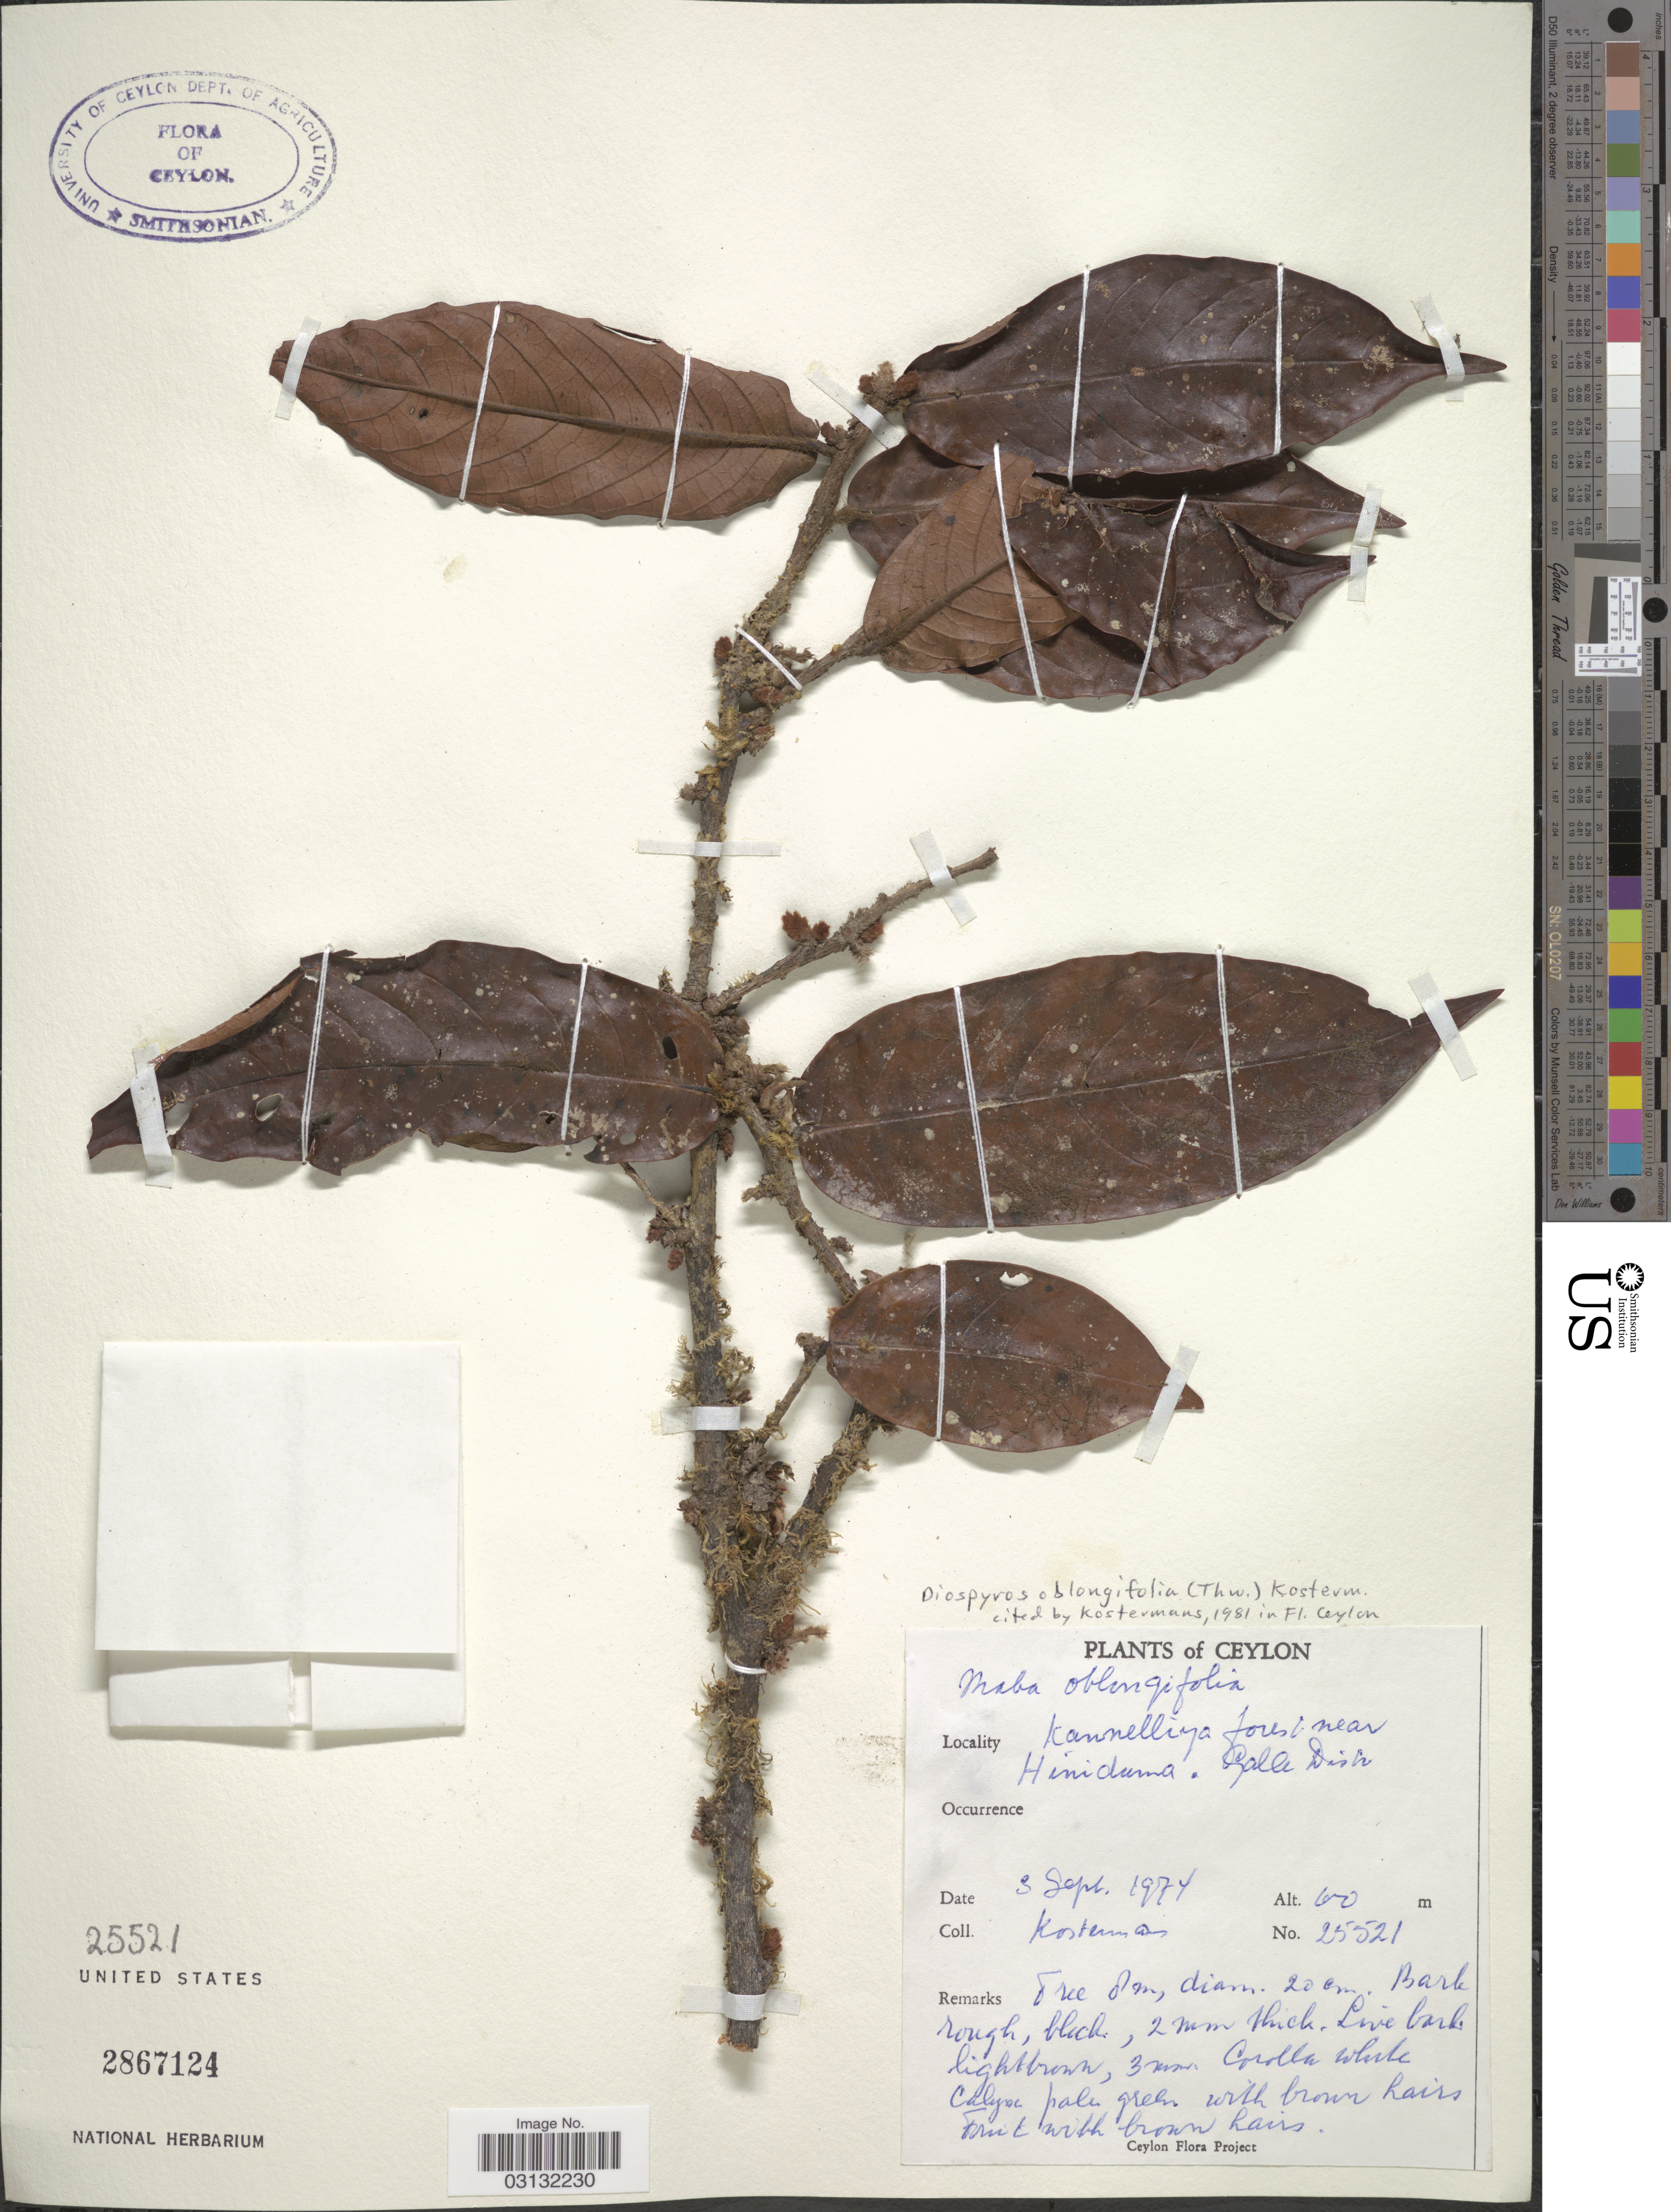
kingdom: Plantae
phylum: Tracheophyta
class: Magnoliopsida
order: Ericales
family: Ebenaceae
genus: Diospyros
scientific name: Diospyros oblongifolia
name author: (Thwaites) Kosterm.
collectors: Kostermans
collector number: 25521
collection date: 1974-09-03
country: Sri Lanka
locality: Ceylon. Kannelliya forest near Hiniduma. Galle Distr.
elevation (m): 60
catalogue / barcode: US 2867124